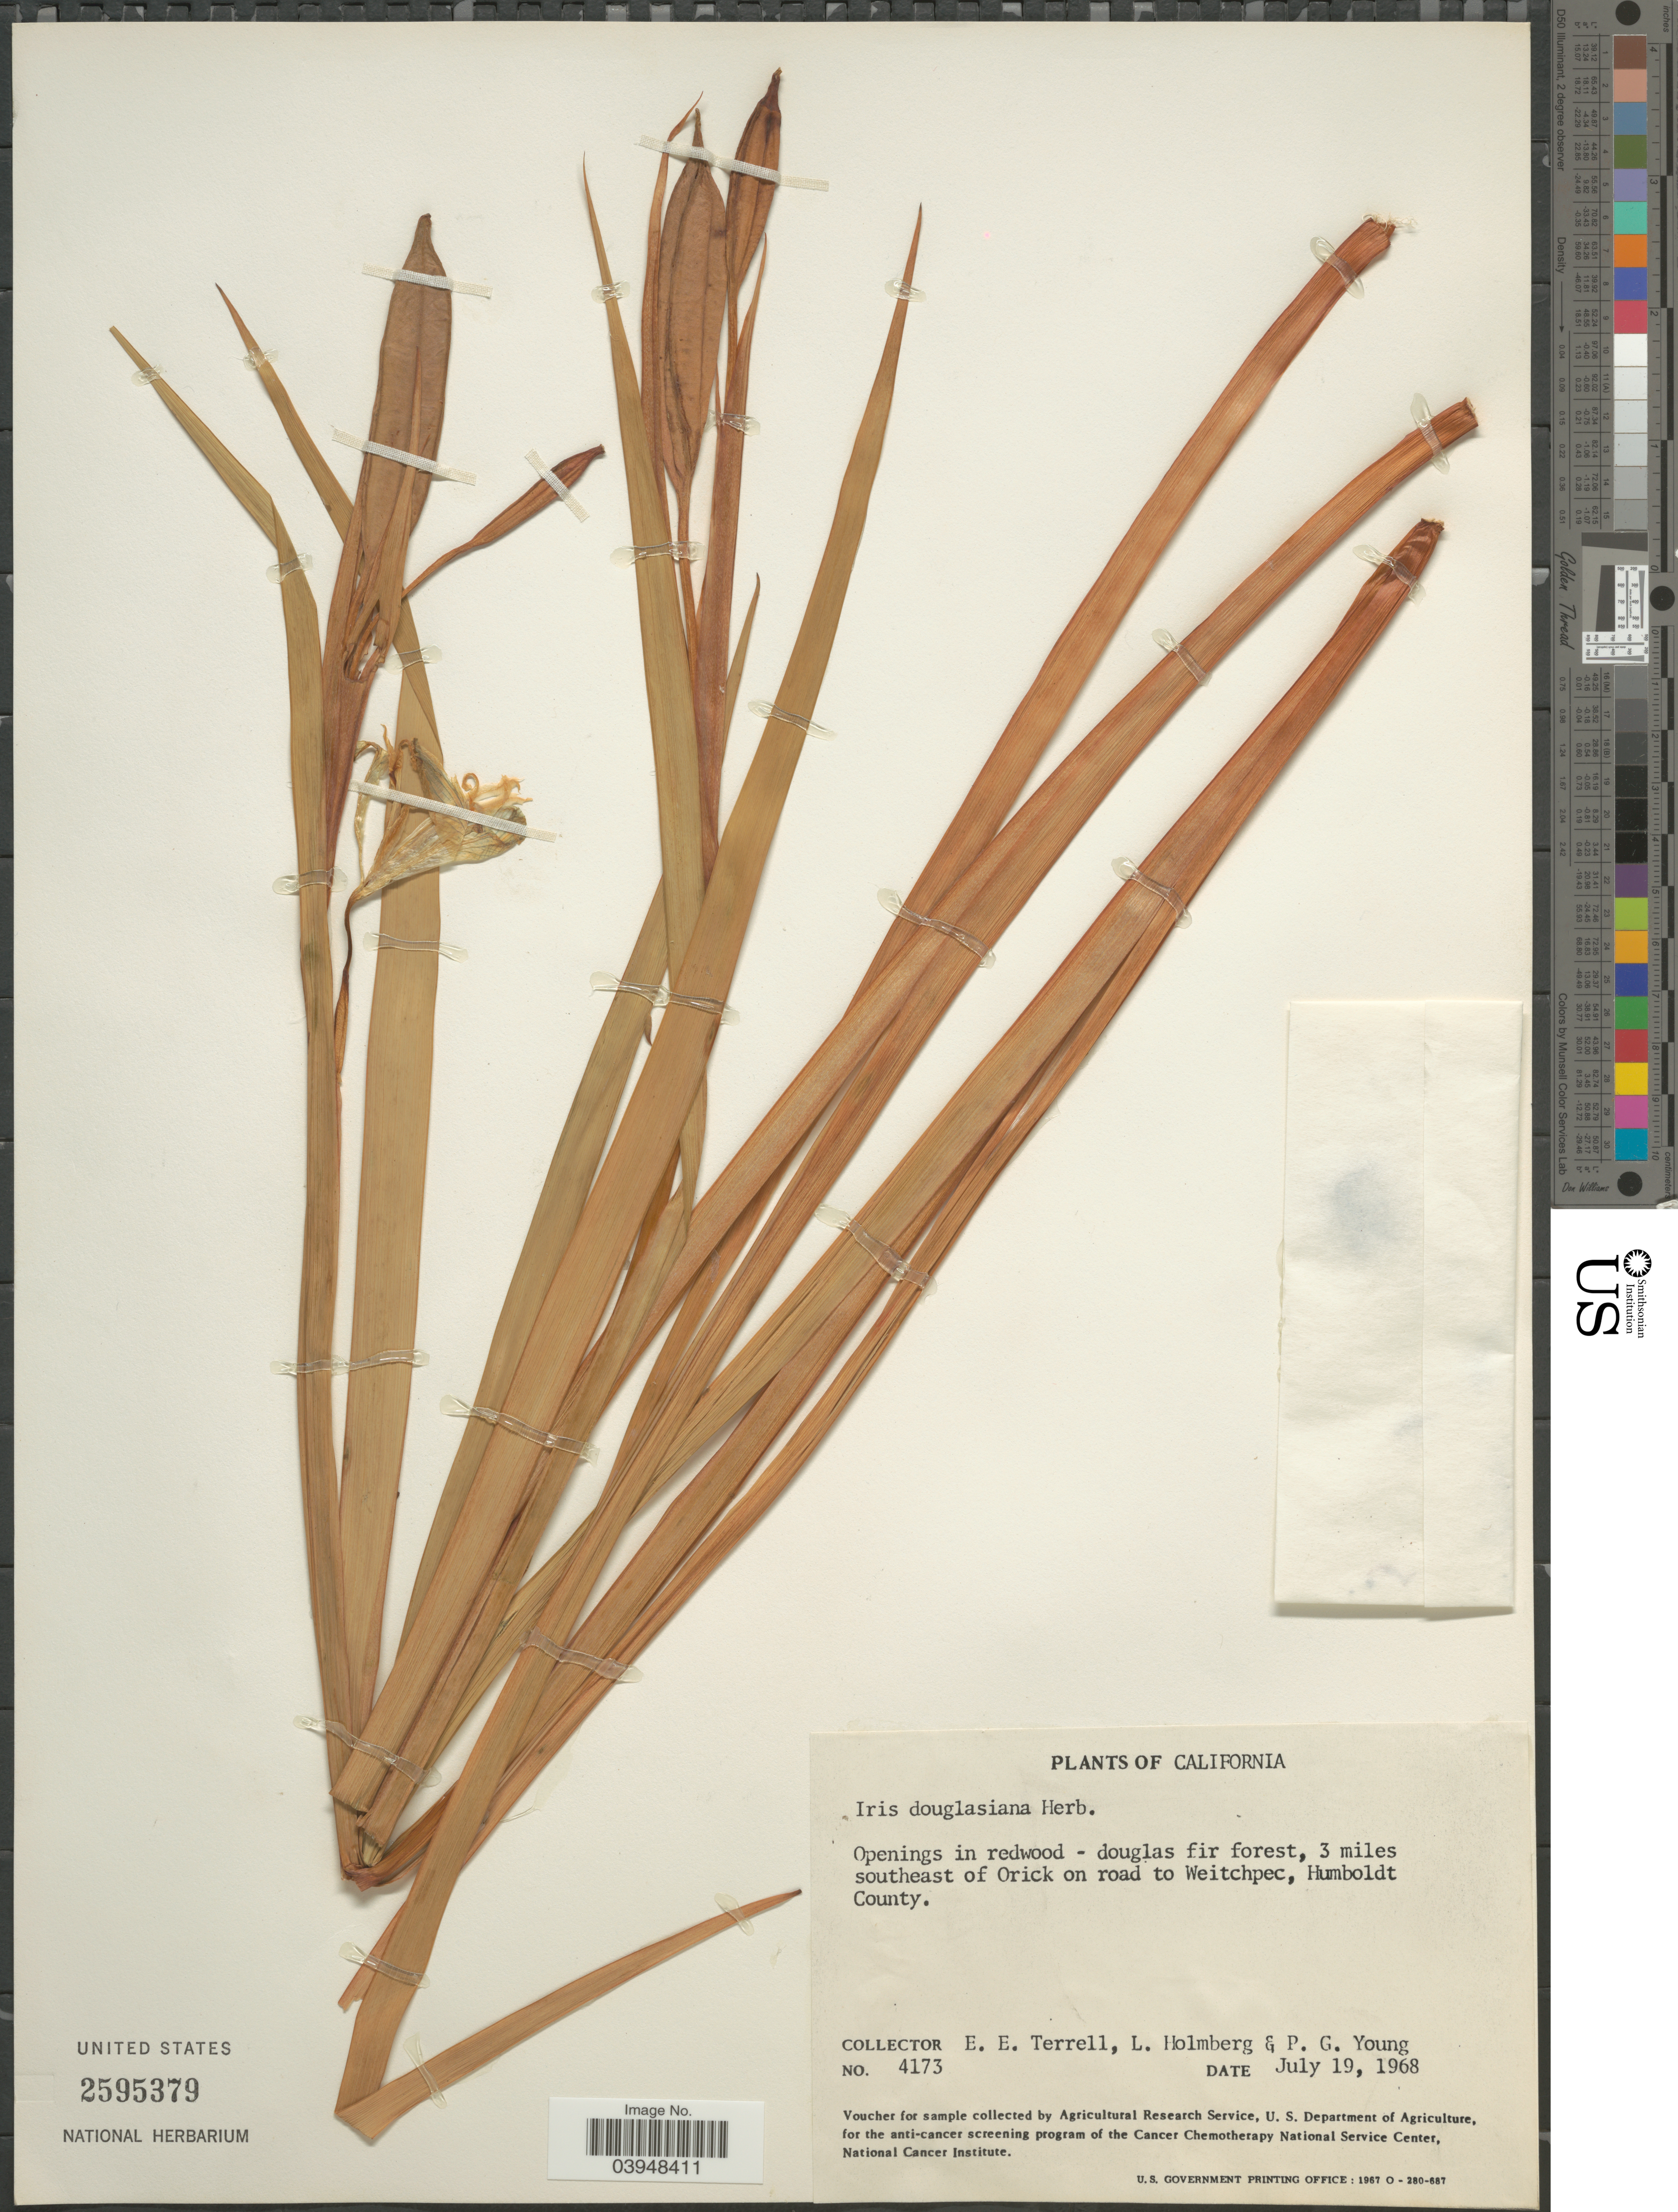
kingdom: Plantae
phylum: Tracheophyta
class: Liliopsida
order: Asparagales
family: Iridaceae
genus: Iris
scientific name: Iris douglasiana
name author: Herb.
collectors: E. E. Terrell, L. Holmberg & P. Young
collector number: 4173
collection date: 1968-07-19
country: United States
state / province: California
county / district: Humboldt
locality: Openings in redwood- douglas fir forest, 3 miles southeast of Orick on road to Weitchpec, Humboldt County.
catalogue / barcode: US 2595379